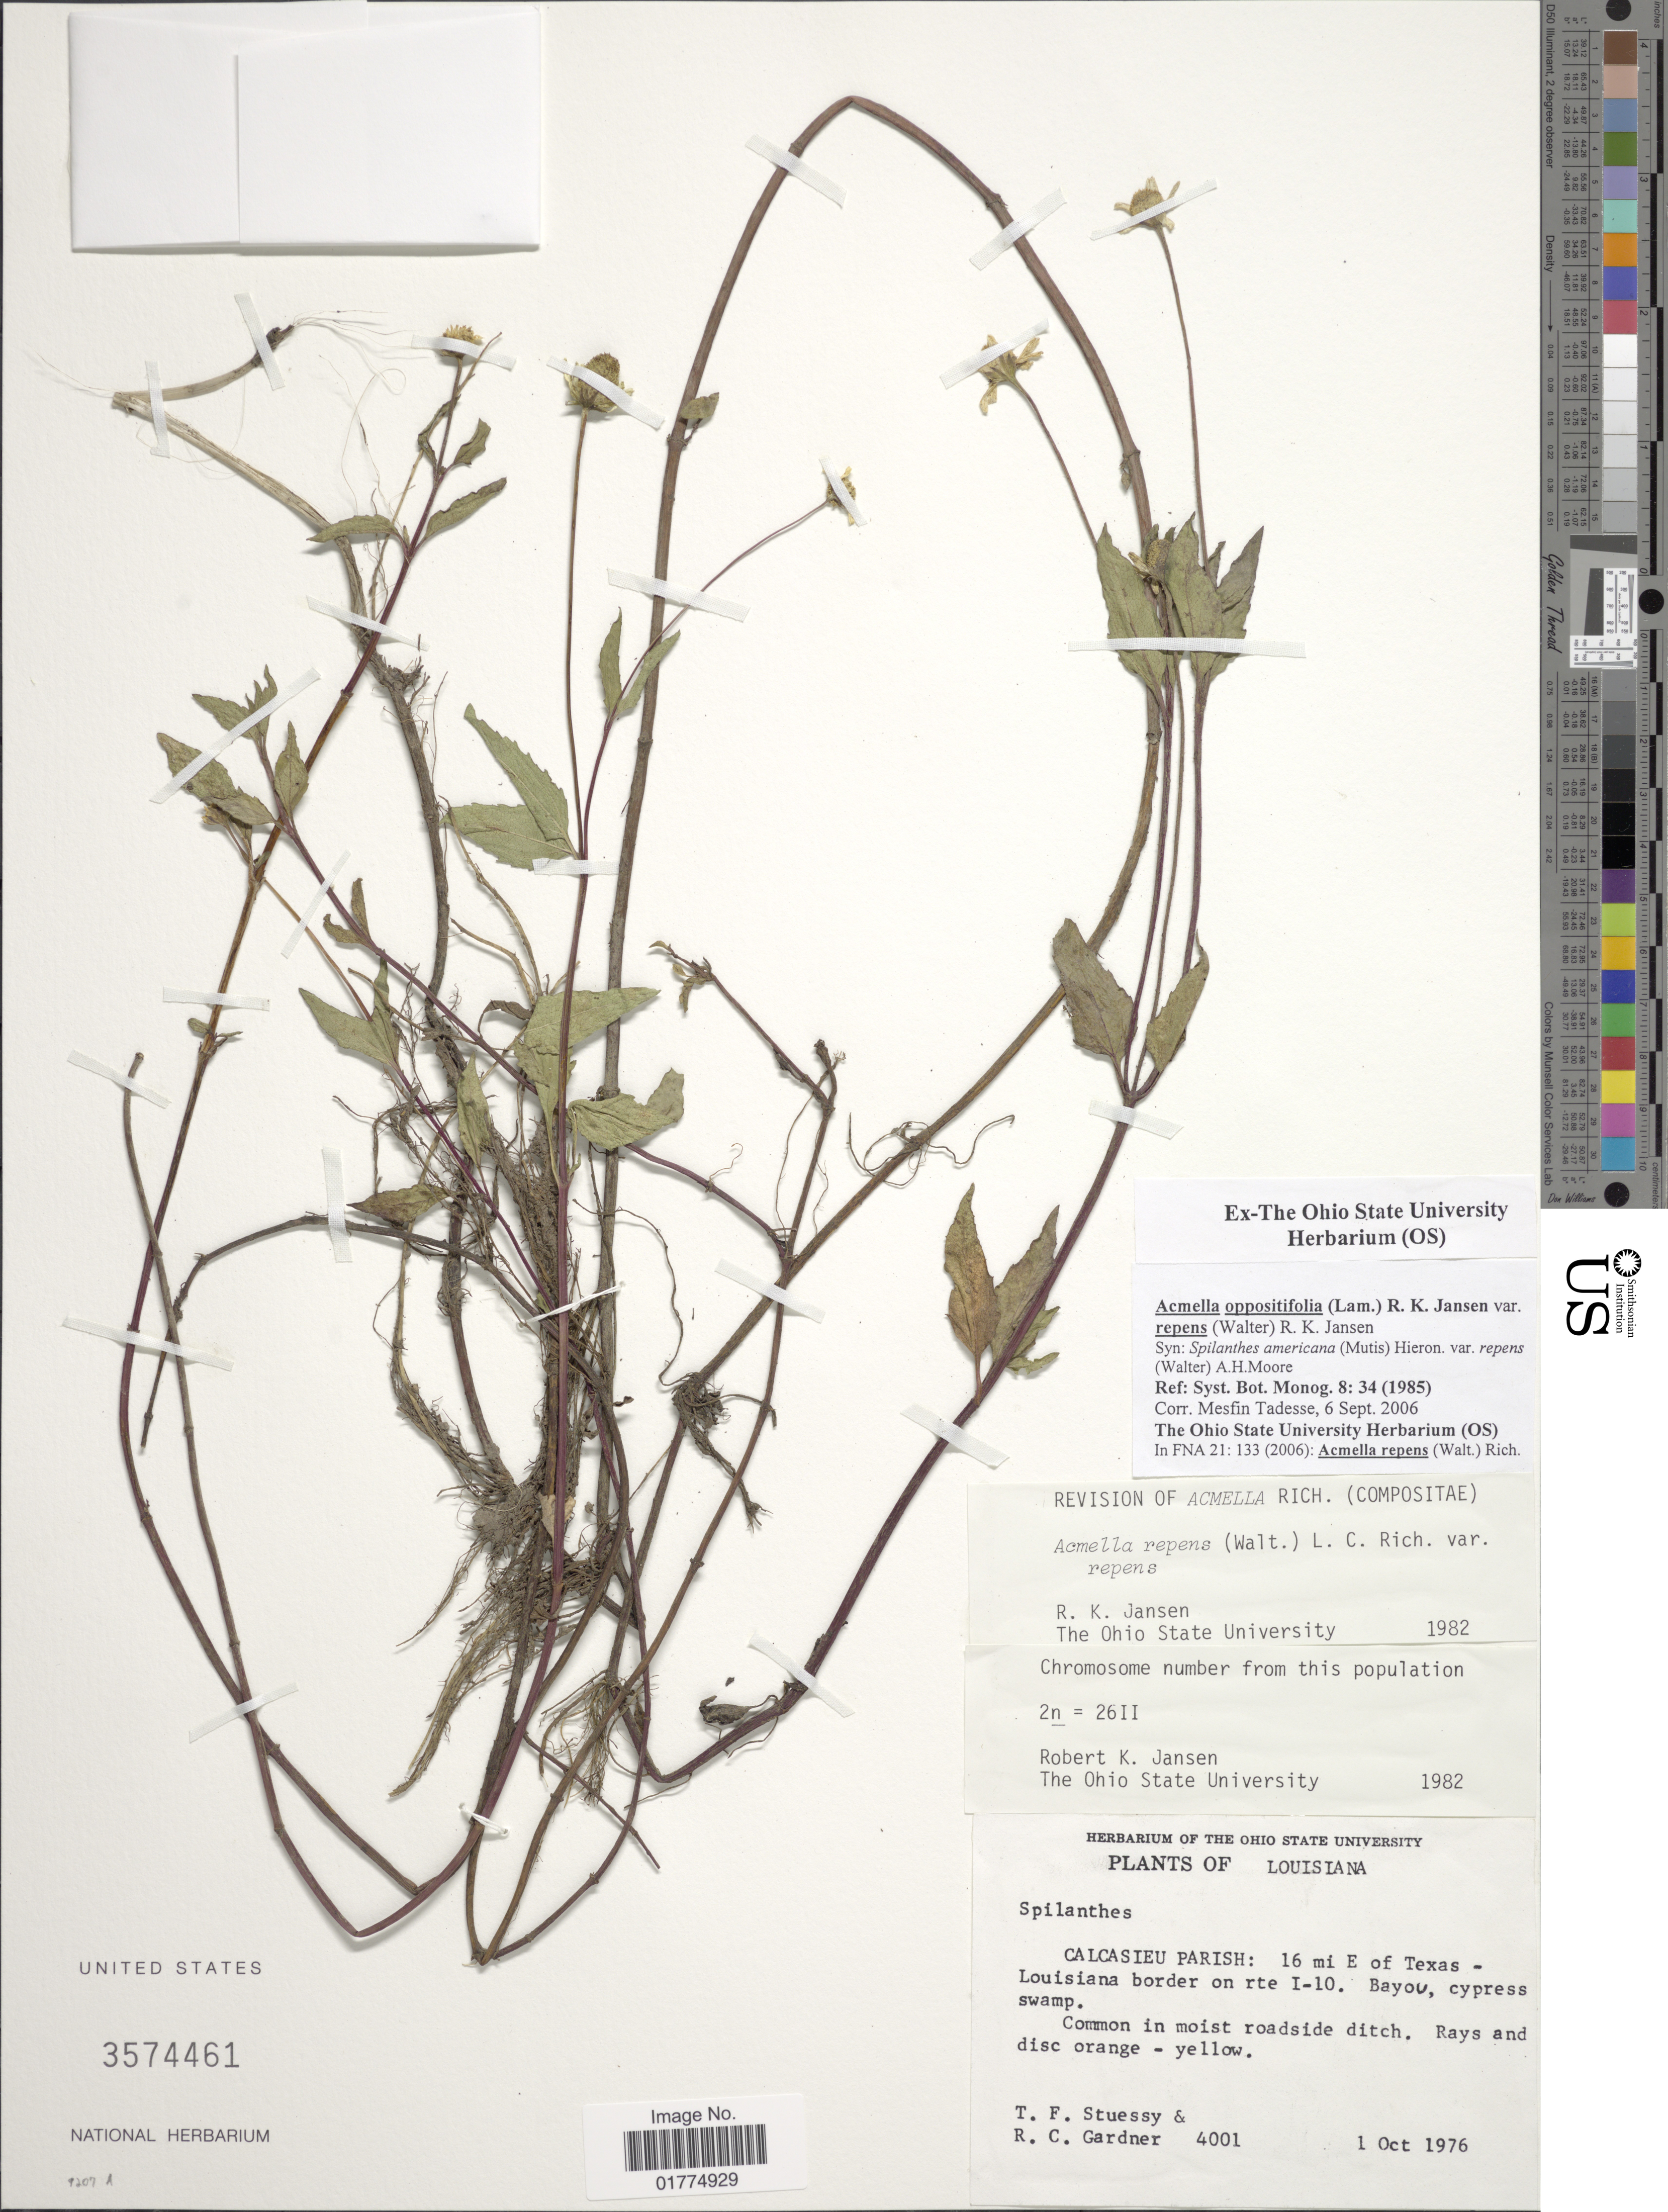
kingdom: Plantae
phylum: Tracheophyta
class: Magnoliopsida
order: Asterales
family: Asteraceae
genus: Acmella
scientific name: Acmella repens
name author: (Walter) Rich.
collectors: T. Stuessy & R. C. Gardner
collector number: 4001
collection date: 1976-10-01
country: United States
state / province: Louisiana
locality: Calcasieu Parish: 16 mi E of Texas - Louisiana border on rte I-10. Bayou, cypress swamp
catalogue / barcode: US 3574461